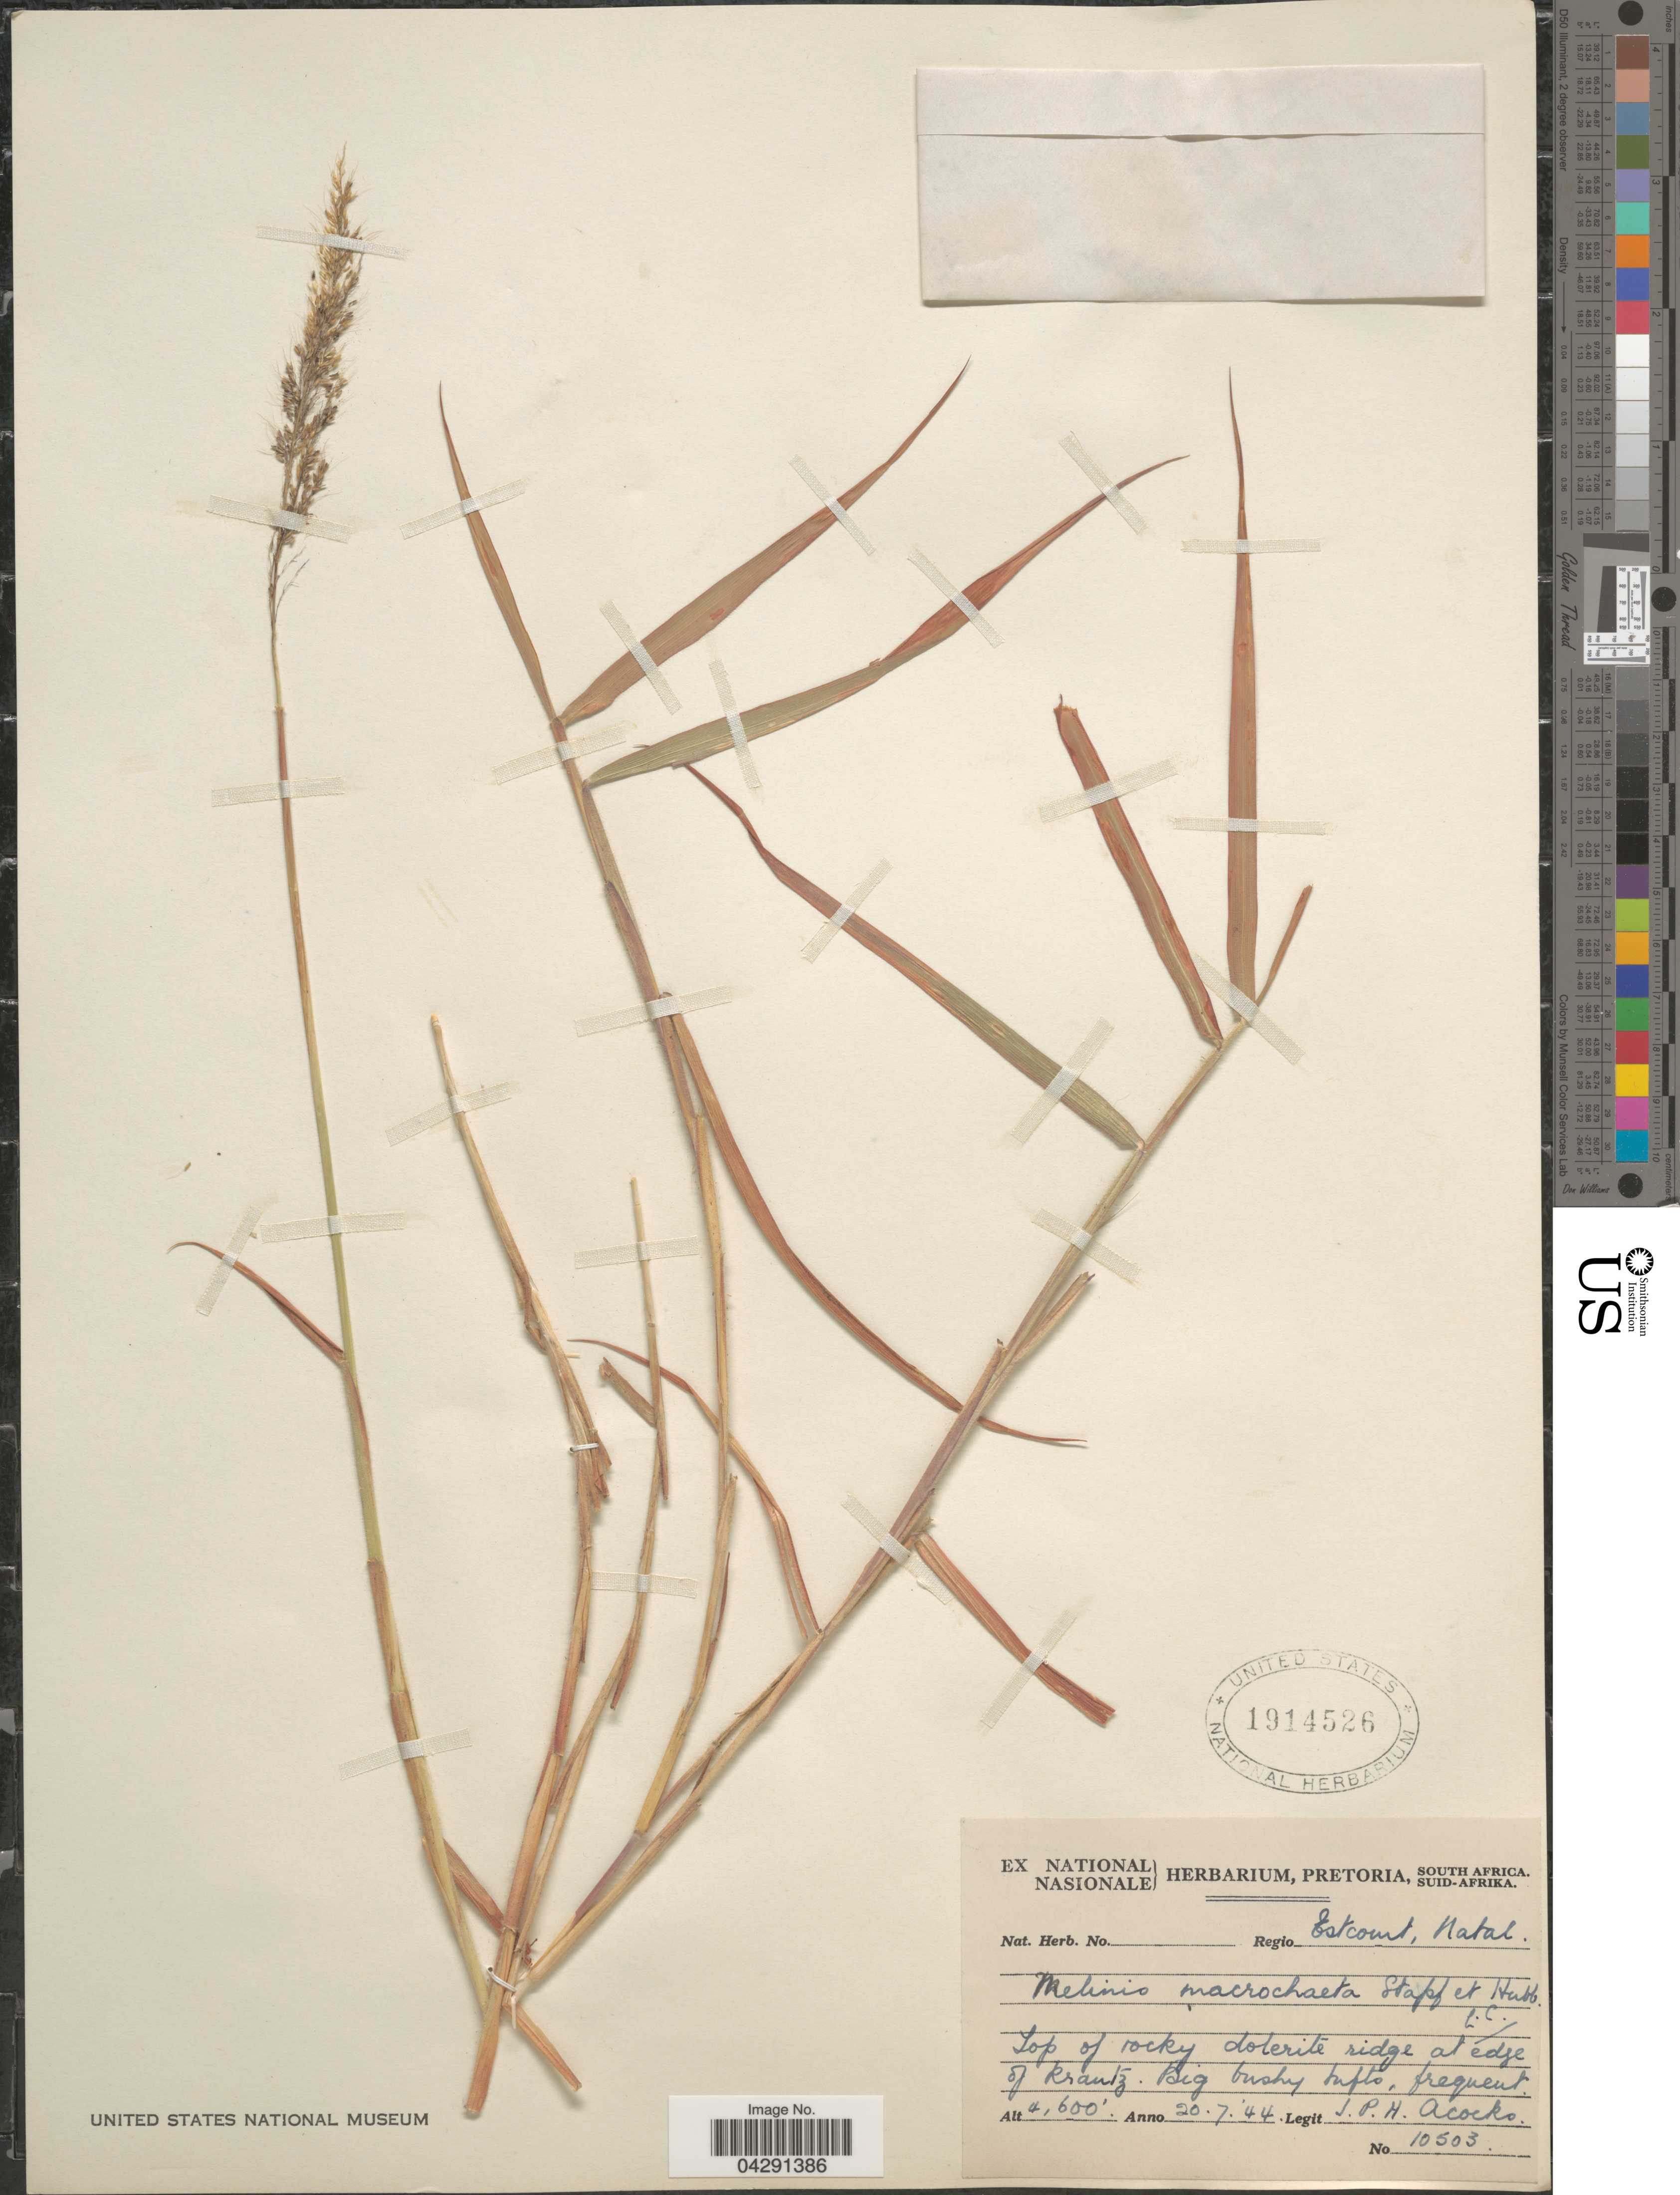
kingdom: Plantae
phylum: Tracheophyta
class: Liliopsida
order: Poales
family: Poaceae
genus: Melinis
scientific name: Melinis macrochaeta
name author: Stapf & C.E. Hubb.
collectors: J. P. Acocks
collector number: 10503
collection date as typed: Transcribed d/m/y: 20/7/44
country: South Africa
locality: Top of rocky dolerite ridge at edge of Krantz. Big bushy tufts, frequent.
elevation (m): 1402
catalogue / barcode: US 1914526